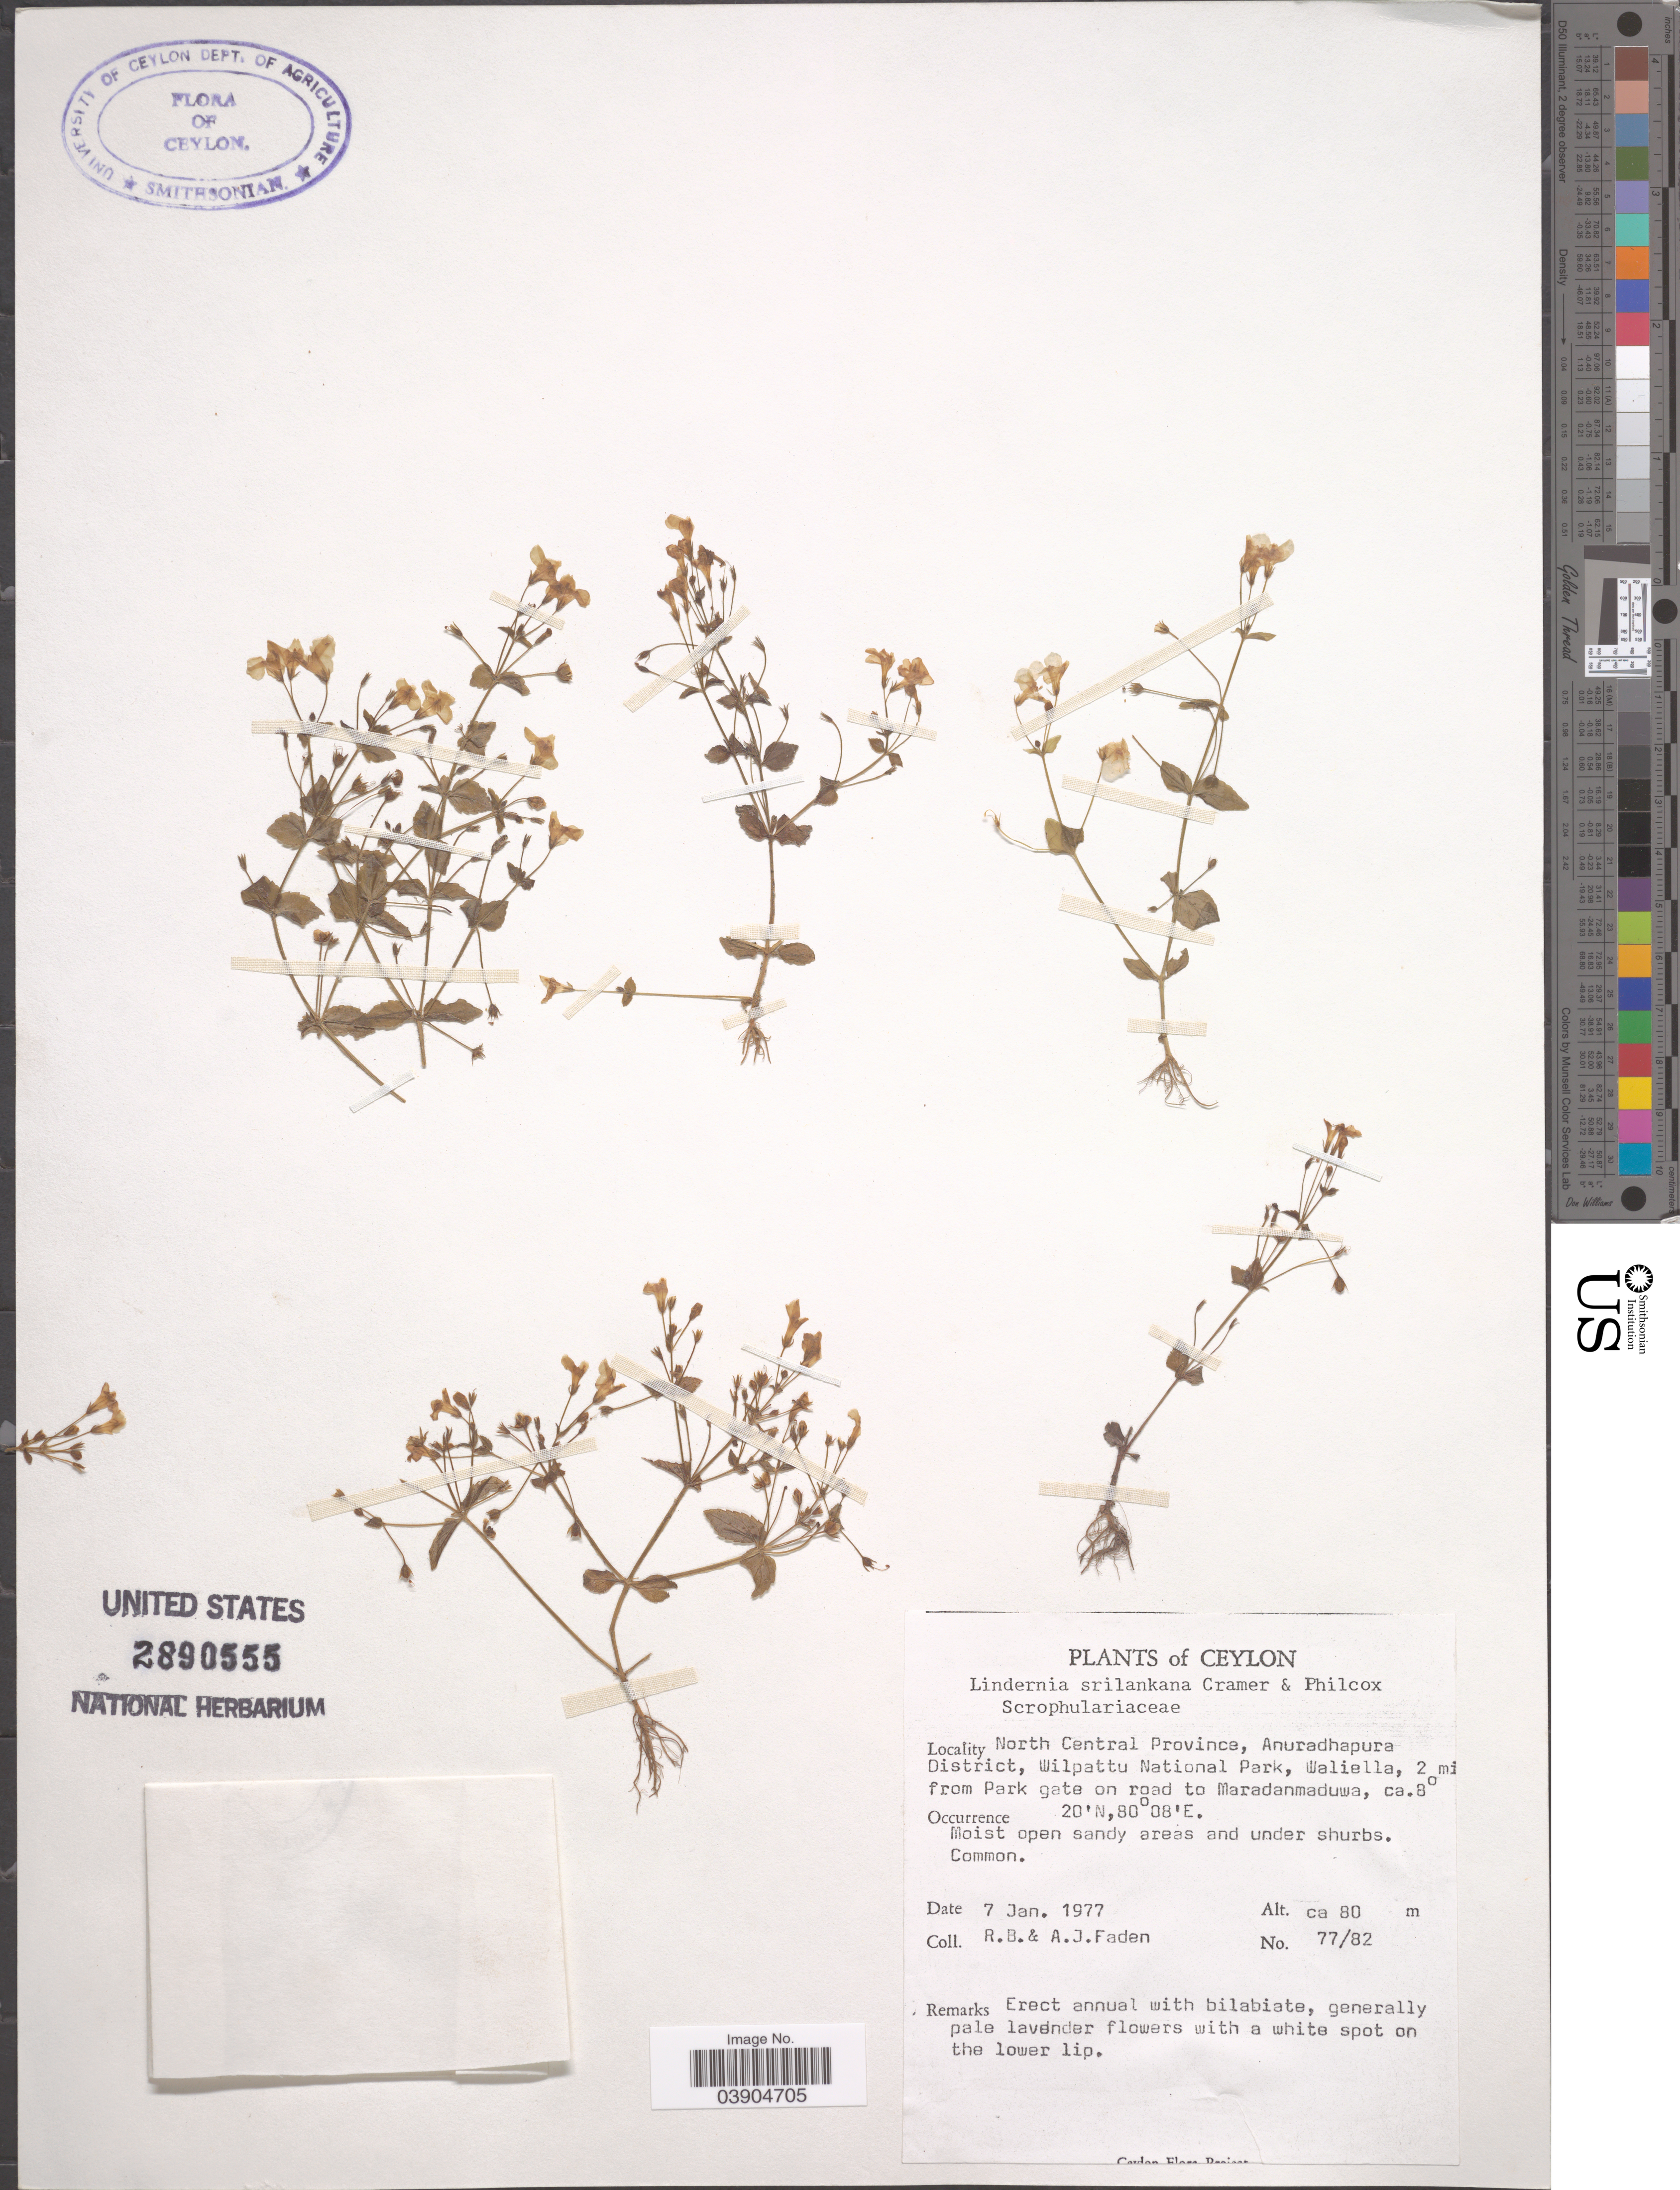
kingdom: Plantae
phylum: Tracheophyta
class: Magnoliopsida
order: Lamiales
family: Linderniaceae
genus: Lindernia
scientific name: Lindernia srilankana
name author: L.H. Cramer & Philcox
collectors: R. B. Faden & A. J. Faden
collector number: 77/82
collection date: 1977-01-07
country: Sri Lanka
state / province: North Central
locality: Ceylon. Anuradhapura District, Wilpattu National Park, Waliella, 2 mi from Park gate on road to Maradanmaduwa.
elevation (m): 80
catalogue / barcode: US 2890555